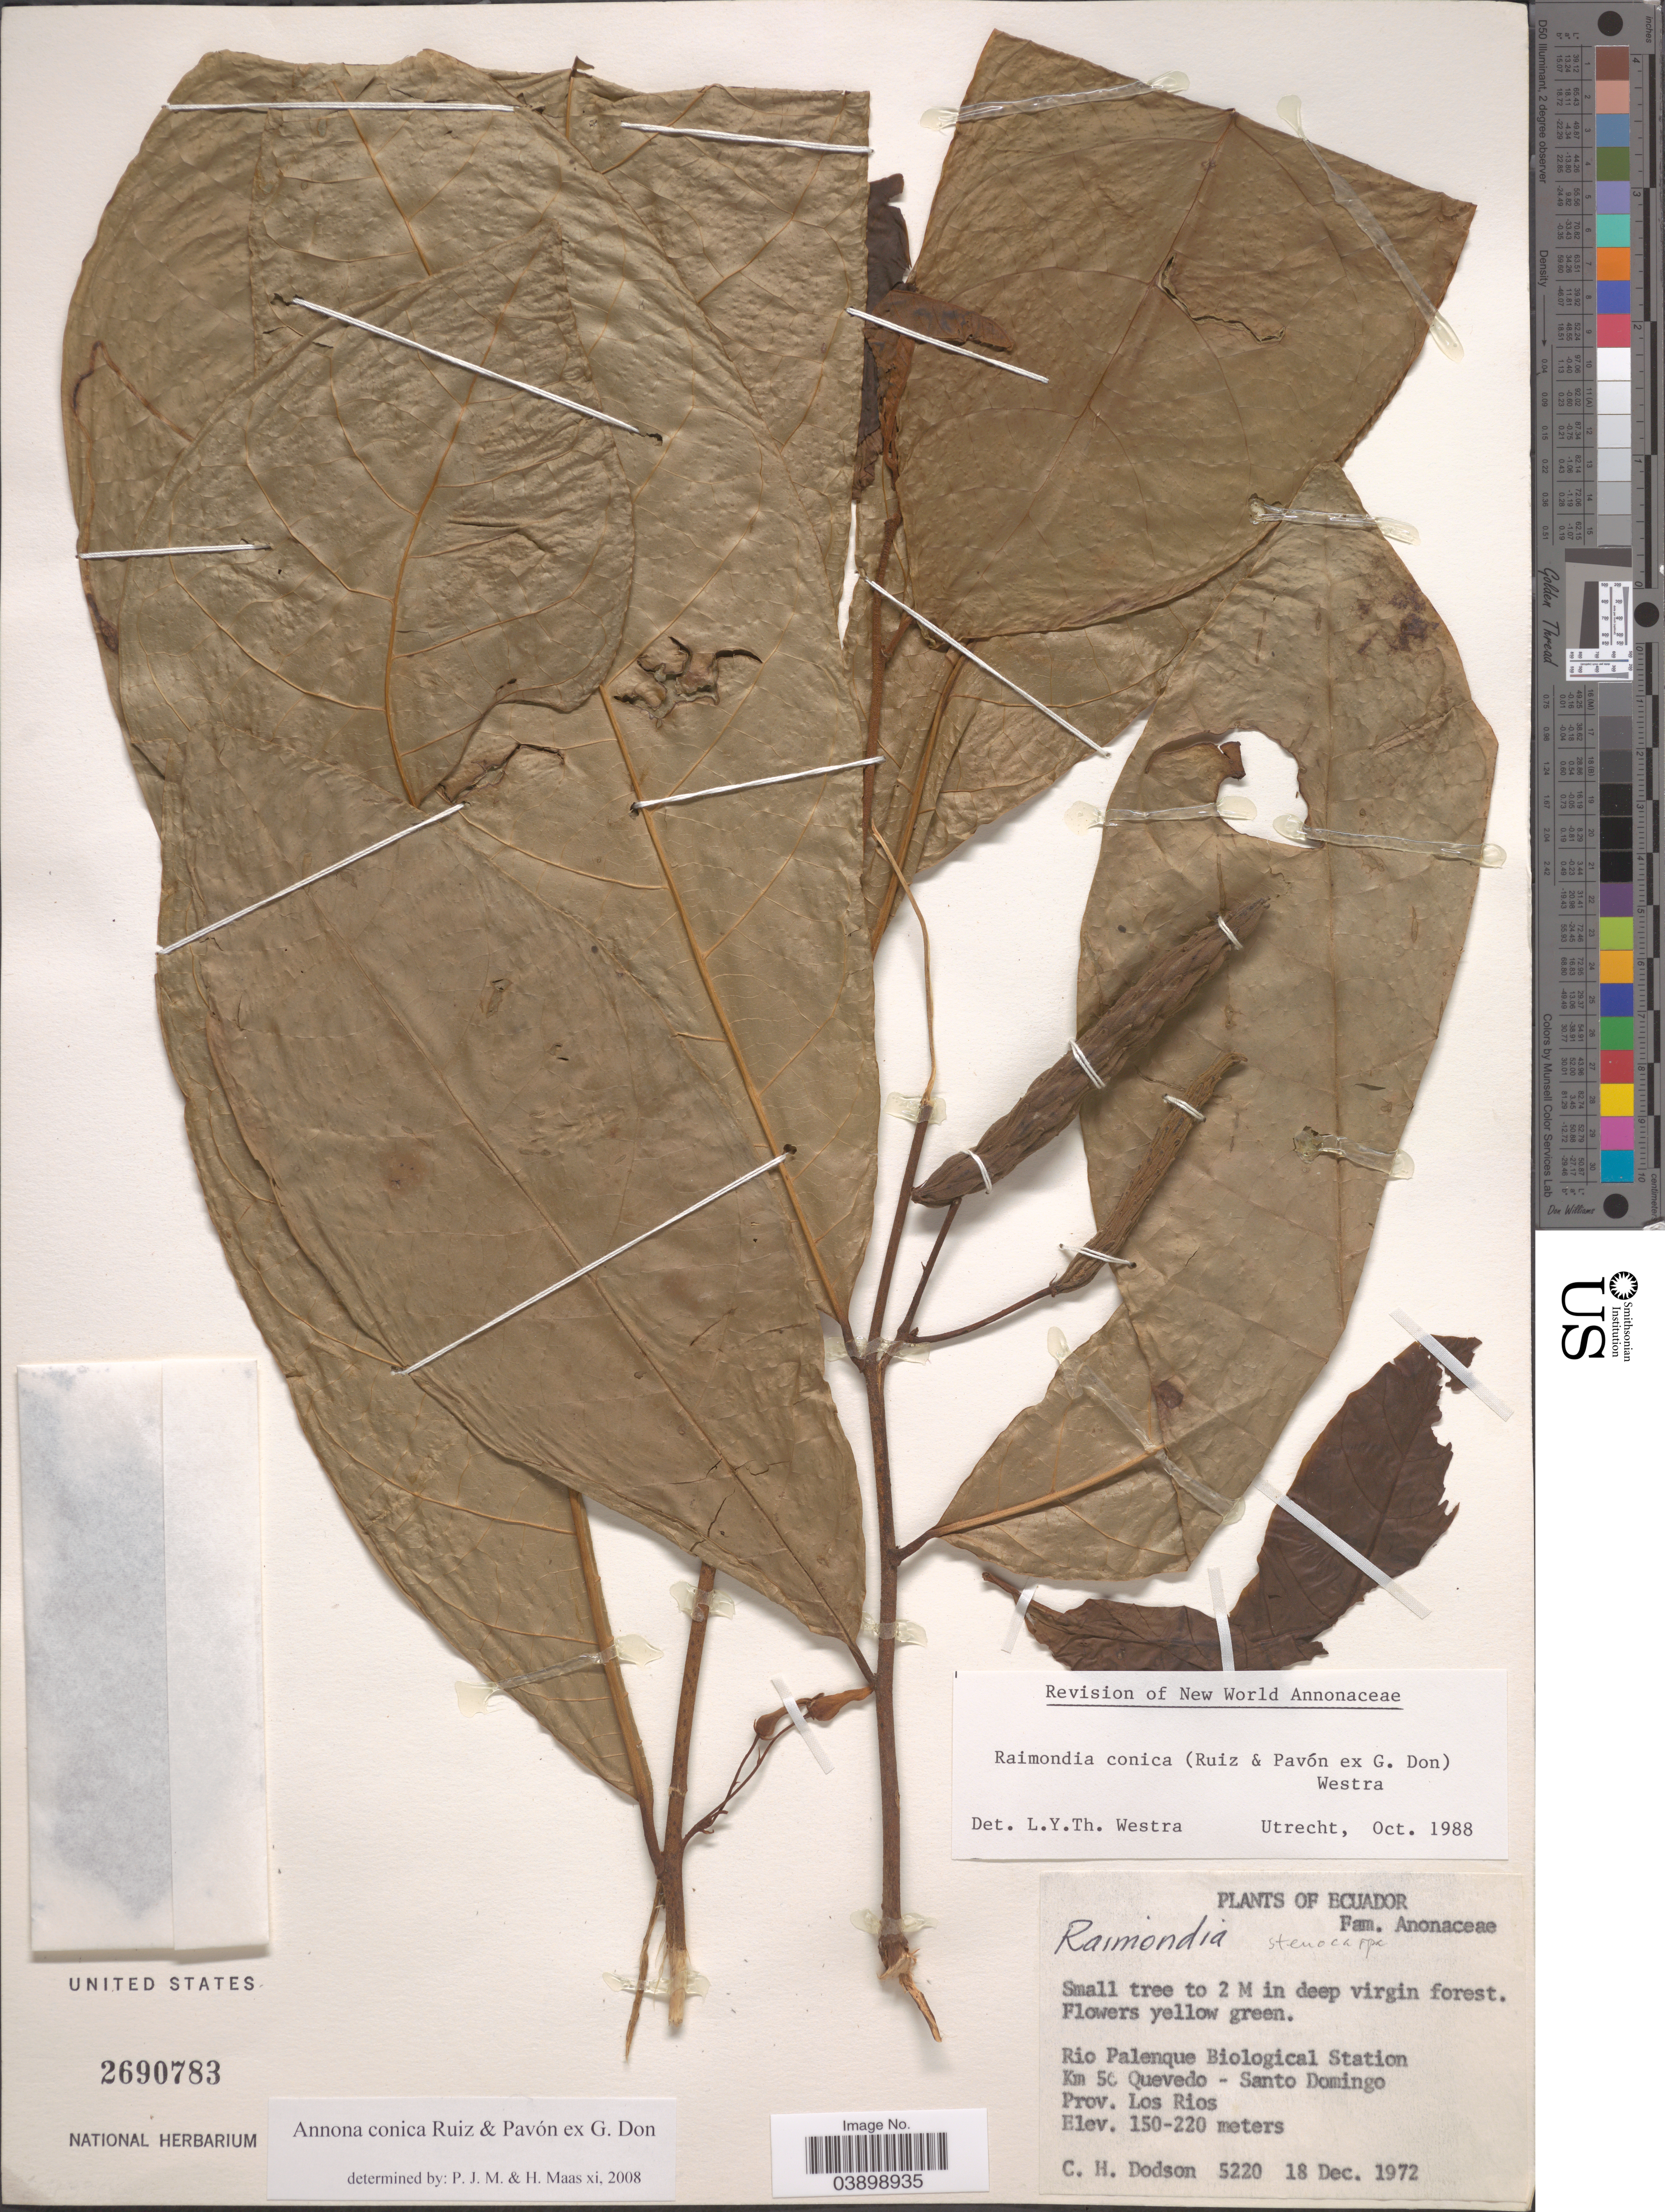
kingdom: Plantae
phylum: Tracheophyta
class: Magnoliopsida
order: Magnoliales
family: Annonaceae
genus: Annona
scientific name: Annona conica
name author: Ruiz & Pav. ex G. Don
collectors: C. H. Dodson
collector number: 5220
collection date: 1972-12-18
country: Ecuador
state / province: Los Ríos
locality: Rio Palenque Biological Station. Km 56 Quevedo - Santo Domingo.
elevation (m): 150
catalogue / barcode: US 2690783